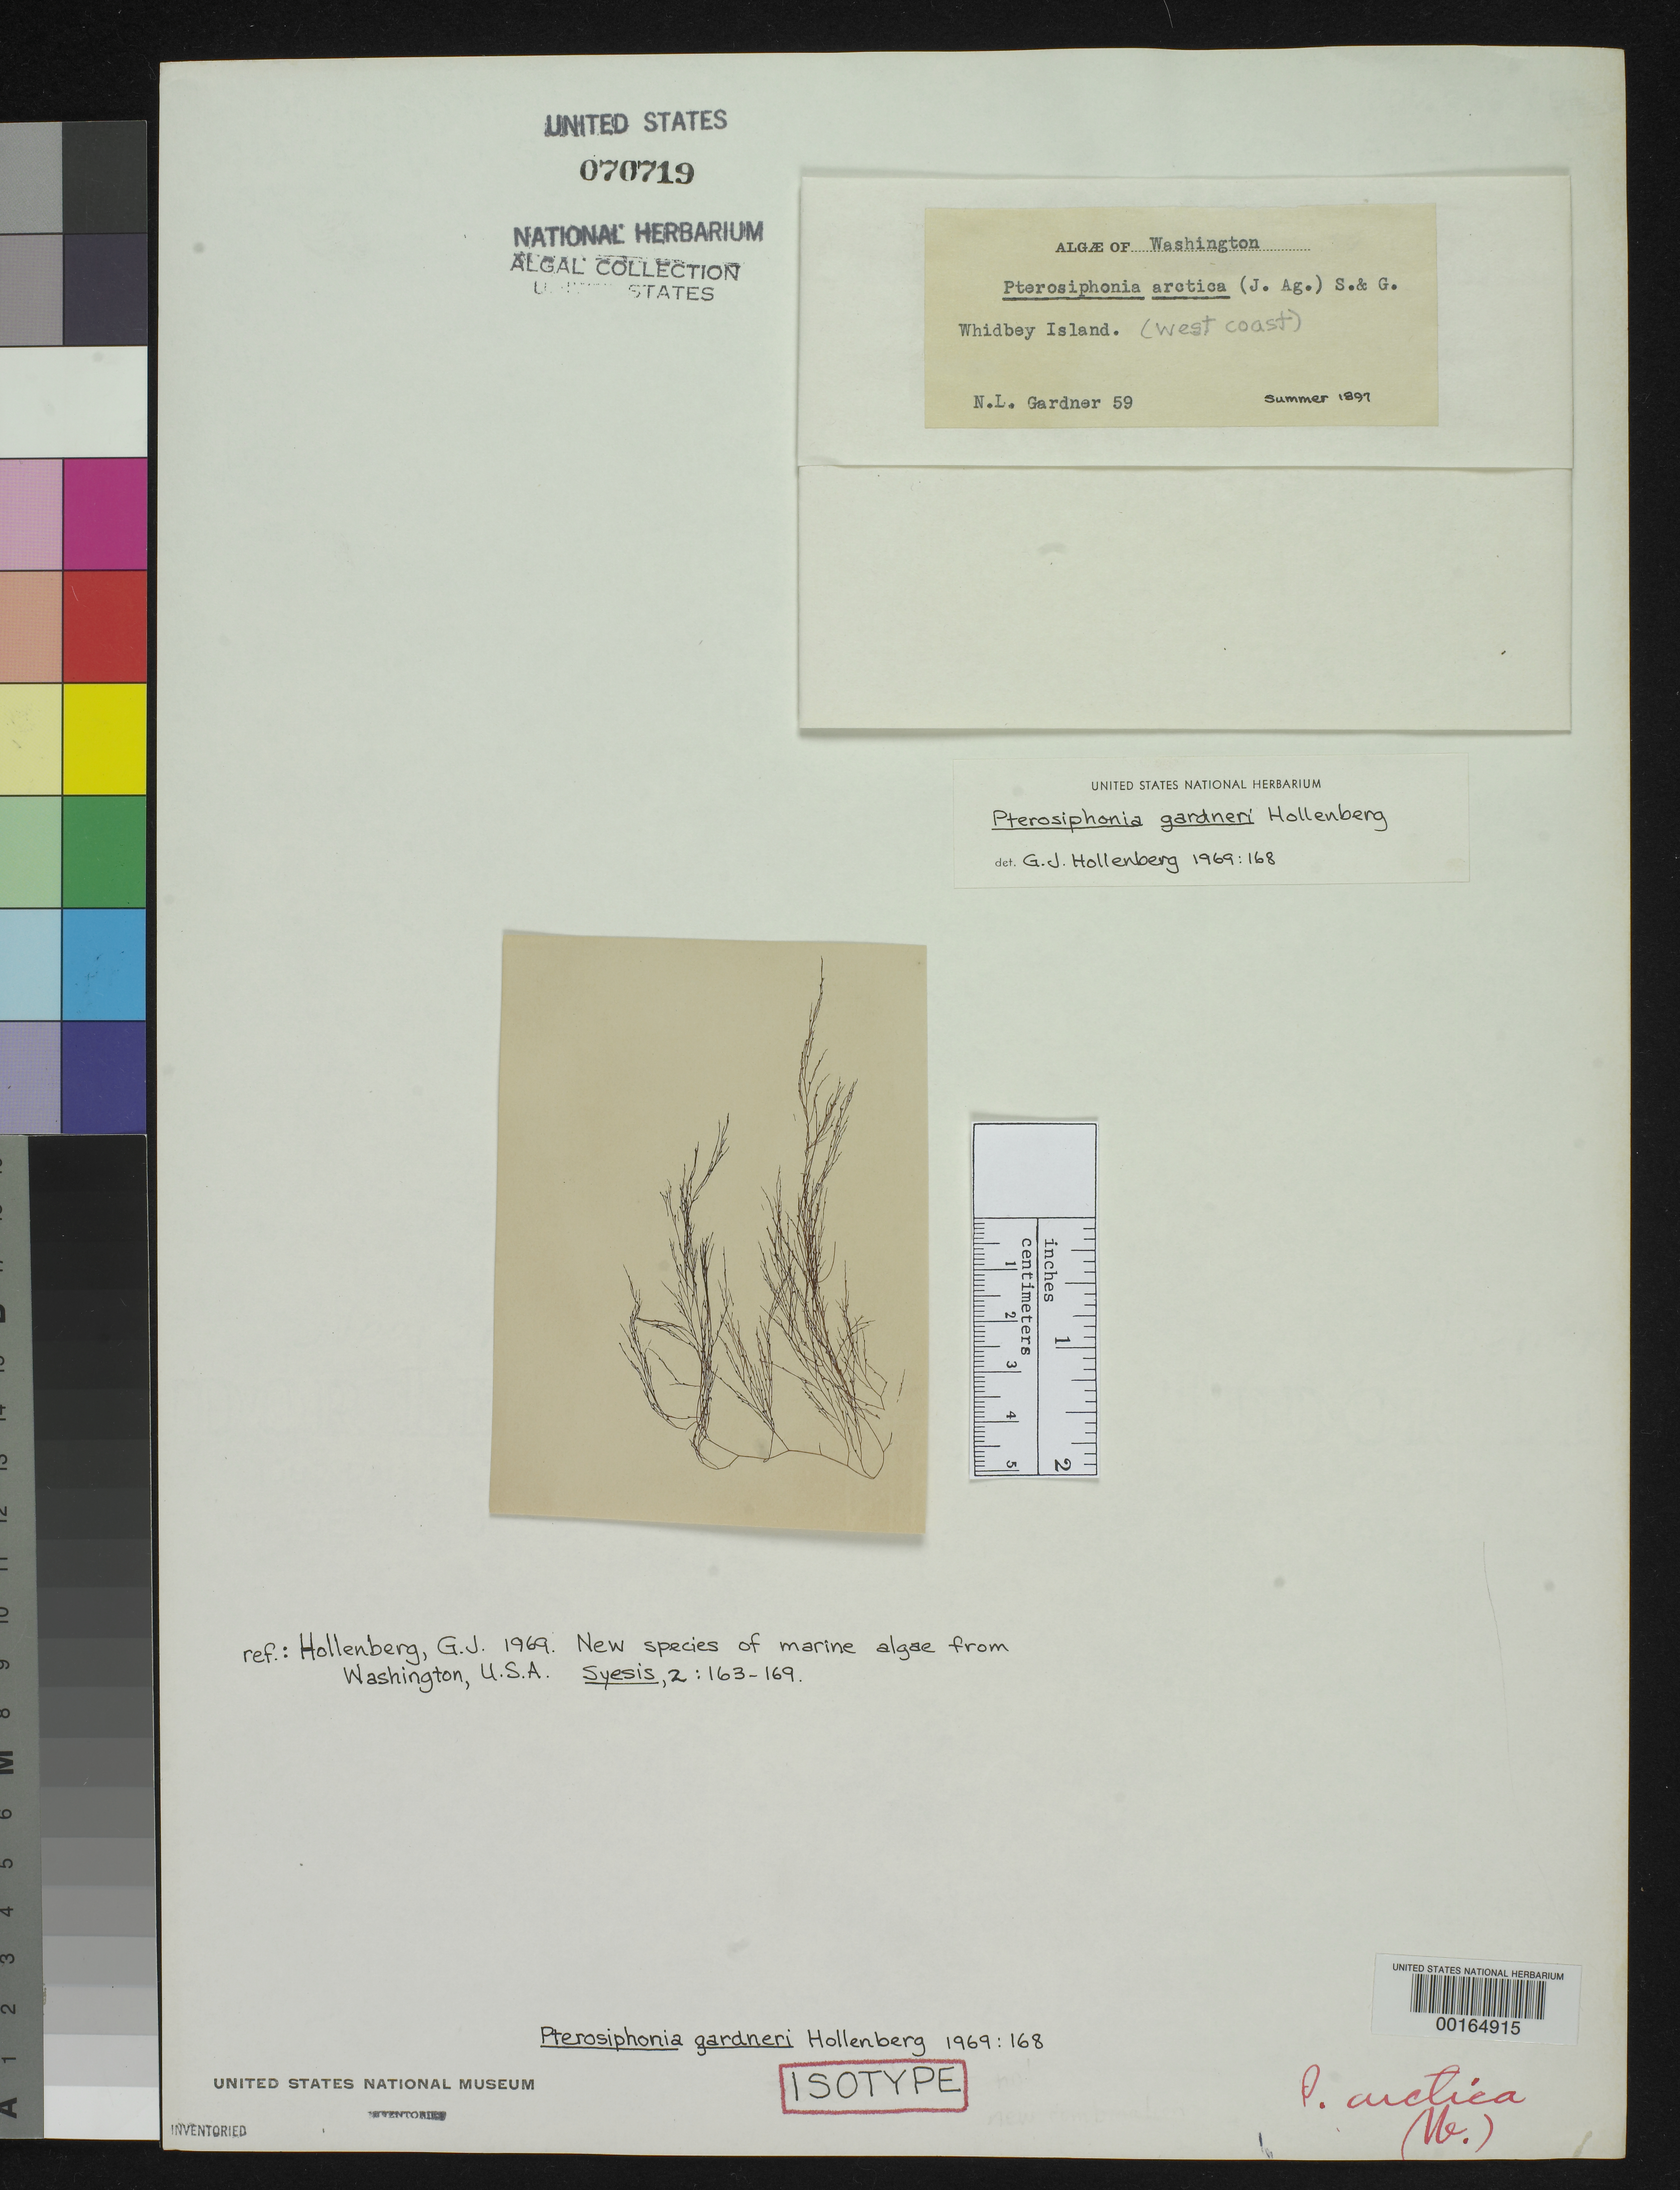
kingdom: Plantae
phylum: Rhodophyta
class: Florideophyceae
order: Ceramiales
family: Rhodomelaceae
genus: Pterosiphonia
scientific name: Pterosiphonia gardneri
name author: Hollenb.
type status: Isotype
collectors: N. Gardner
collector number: NLG 59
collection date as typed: Sum 1897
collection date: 1897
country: United States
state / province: Washington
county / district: Island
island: Whidbey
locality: West coast.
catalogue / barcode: US 70719